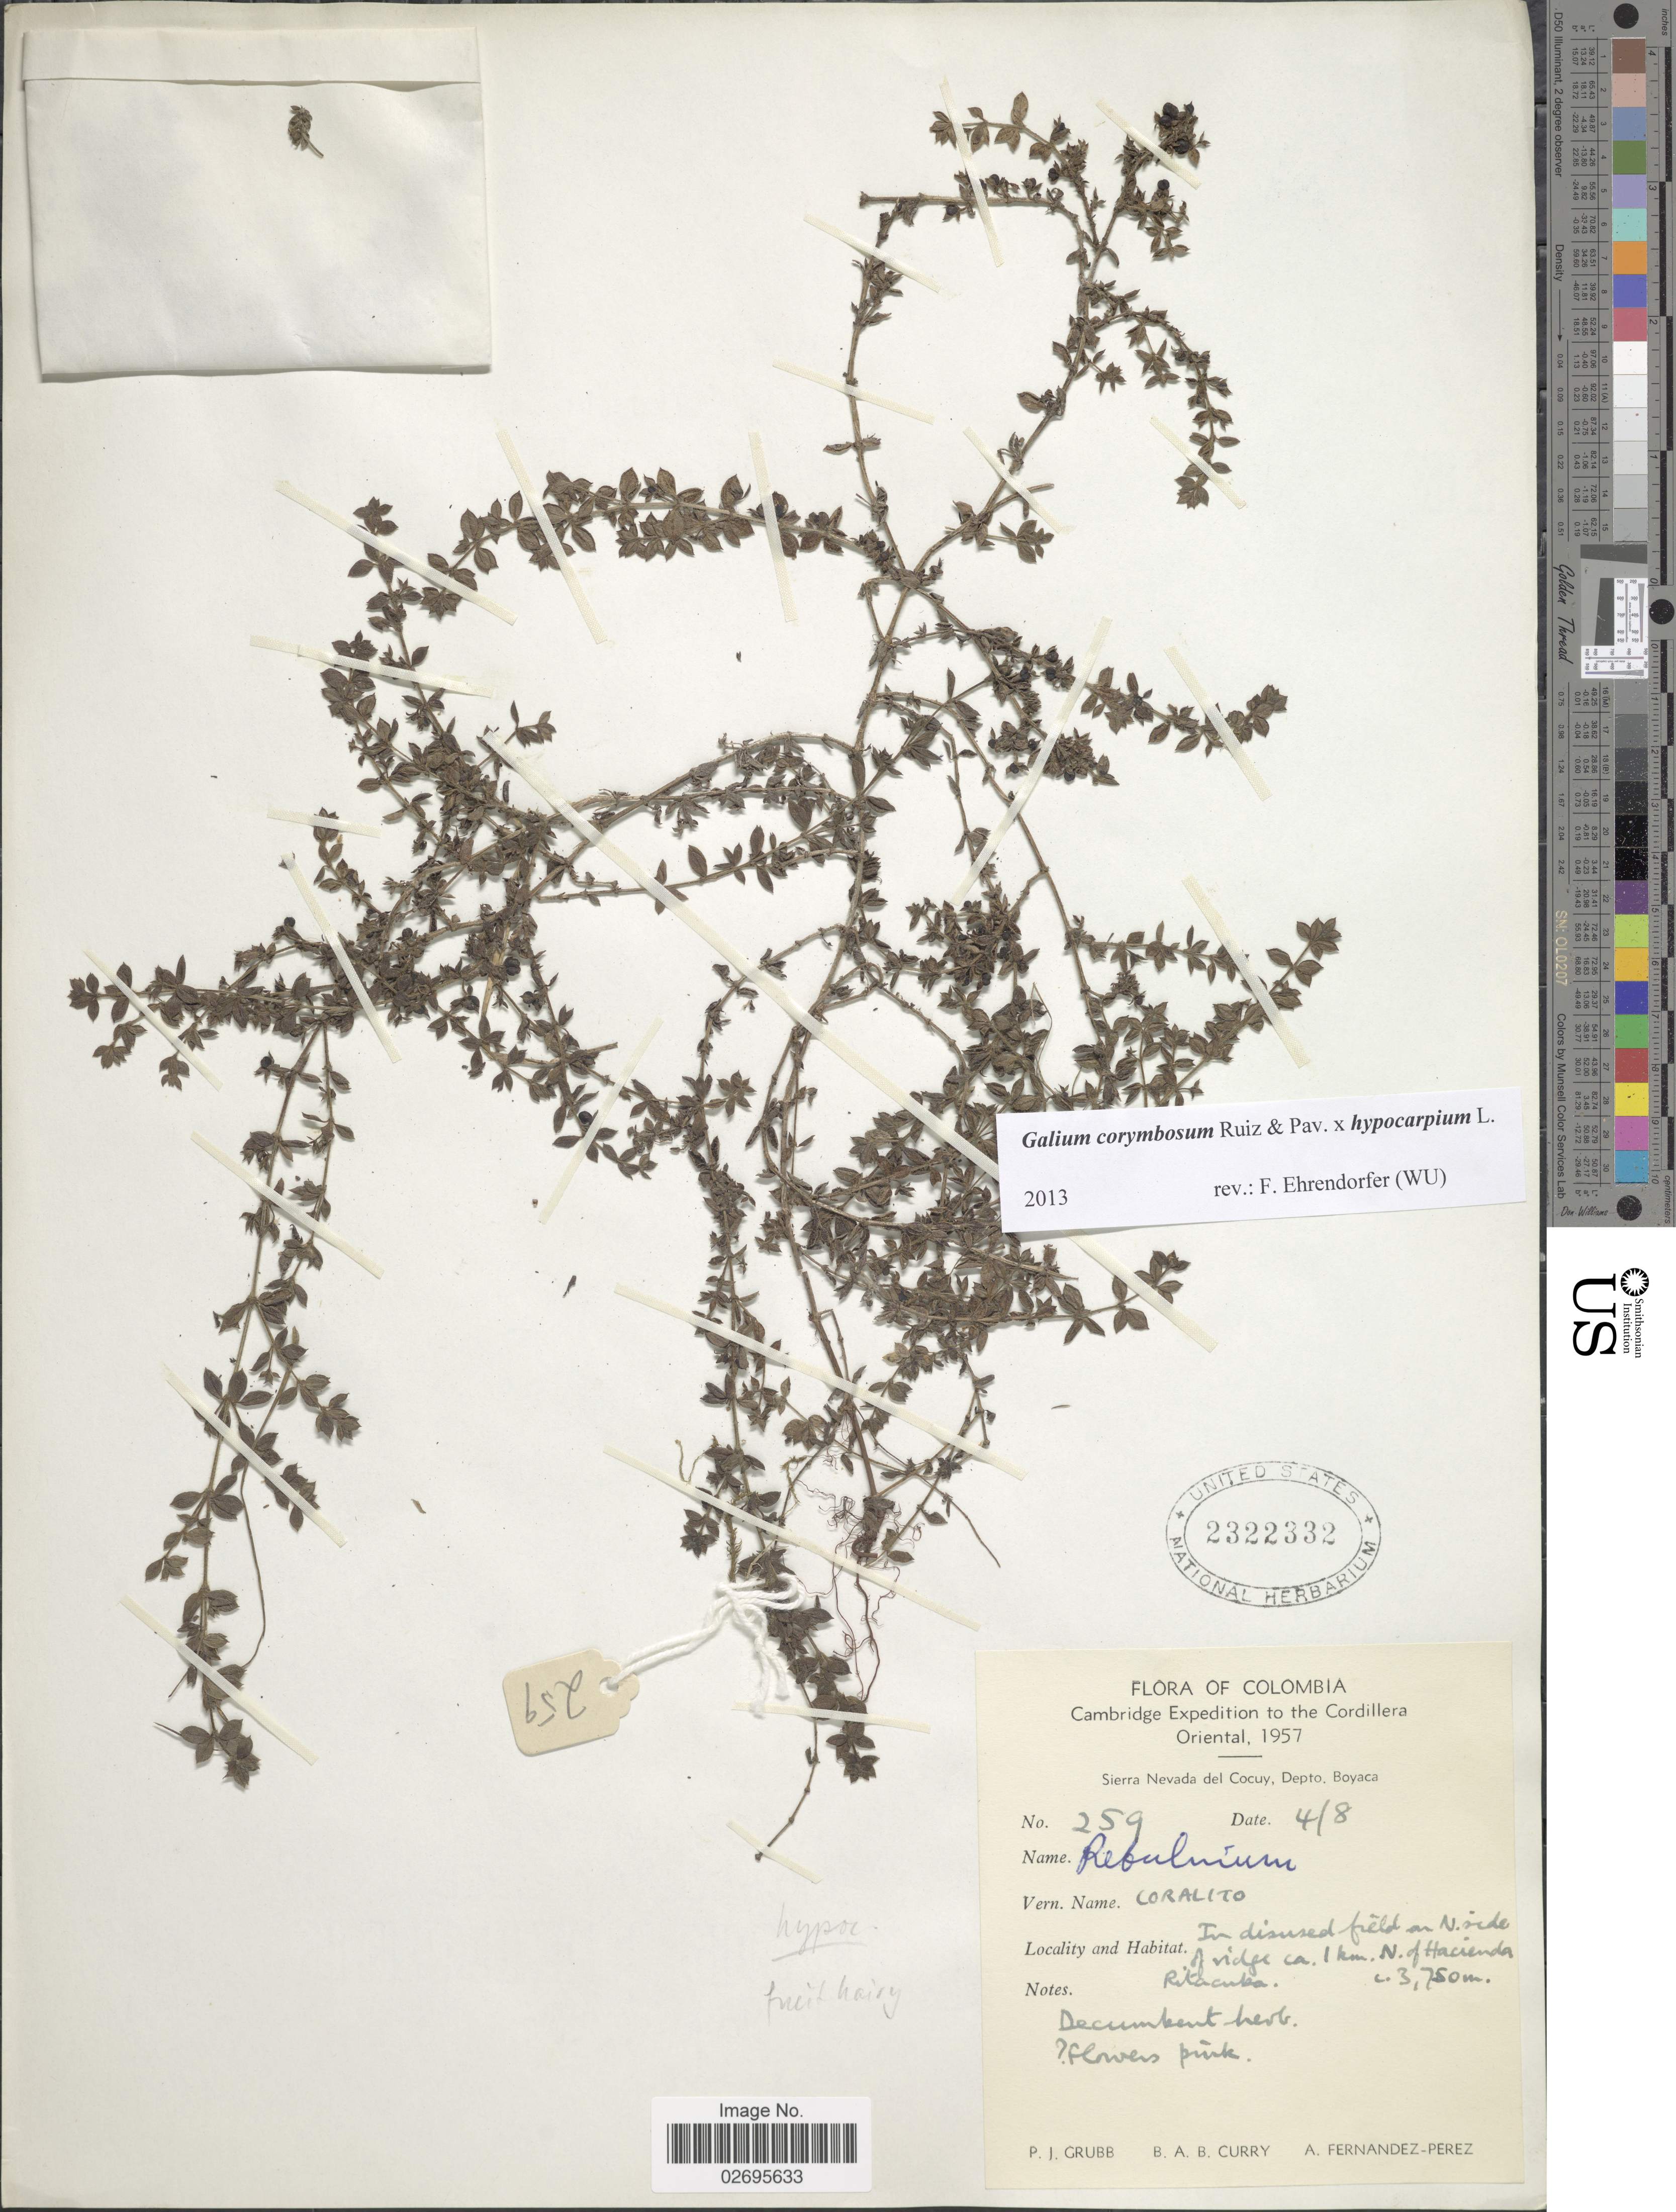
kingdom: Plantae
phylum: Tracheophyta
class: Magnoliopsida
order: Gentianales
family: Rubiaceae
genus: Galium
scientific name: Galium corymbosum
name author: Ruiz & Pav.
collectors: P. J. Grubb, B. A. B. Curry & A. Fernández-Pérez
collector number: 259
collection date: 1957-08-04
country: Colombia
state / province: Boyacá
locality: Sierra Nevada del Cocuy, Depto. Boyaca, 1 km. N of Hacienda Ritacuba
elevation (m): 3750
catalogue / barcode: US 2322332